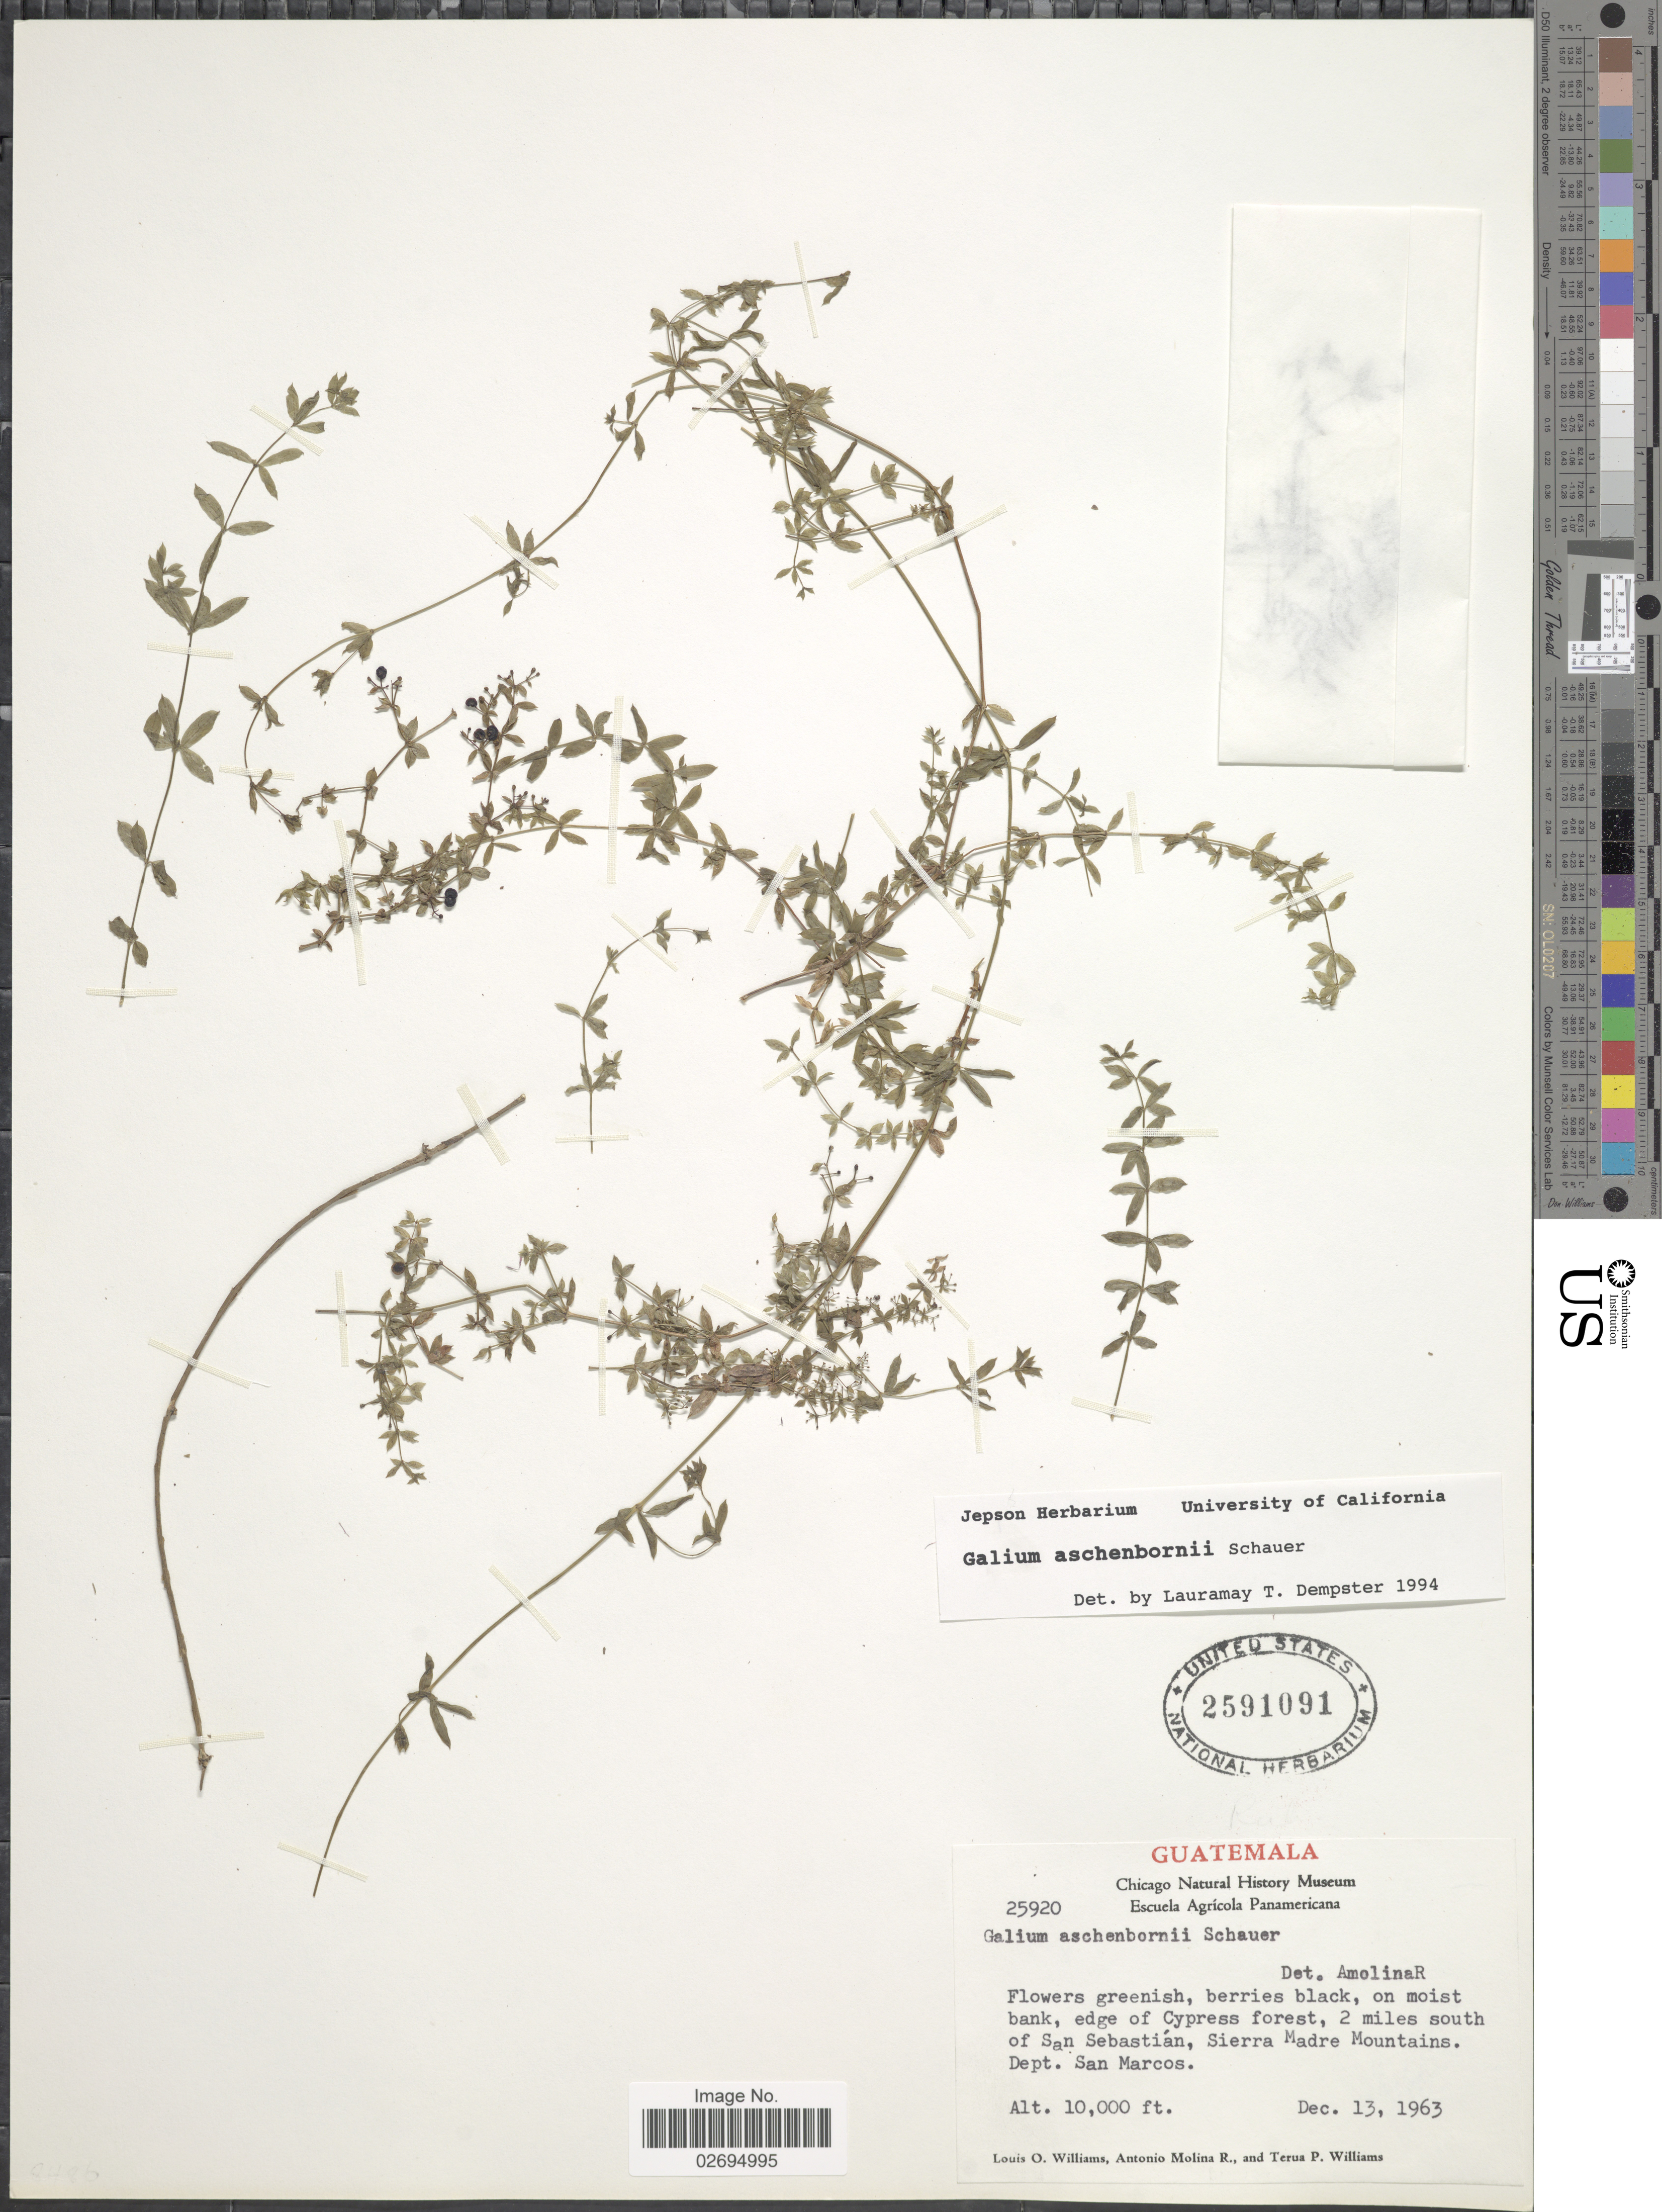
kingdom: Plantae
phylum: Tracheophyta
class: Magnoliopsida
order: Gentianales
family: Rubiaceae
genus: Galium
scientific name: Galium aschenbornii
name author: Schauer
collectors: L. O. Williams, A. Molina R. & T. P. Williams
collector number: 25920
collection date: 1963-12-13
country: Guatemala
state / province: San Marcos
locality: On moist bank, edge of Cypress forest, 2 miles south San Sebastián, Sierra Madre Mountains, Dept. San Marcos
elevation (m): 3048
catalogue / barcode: US 2591091